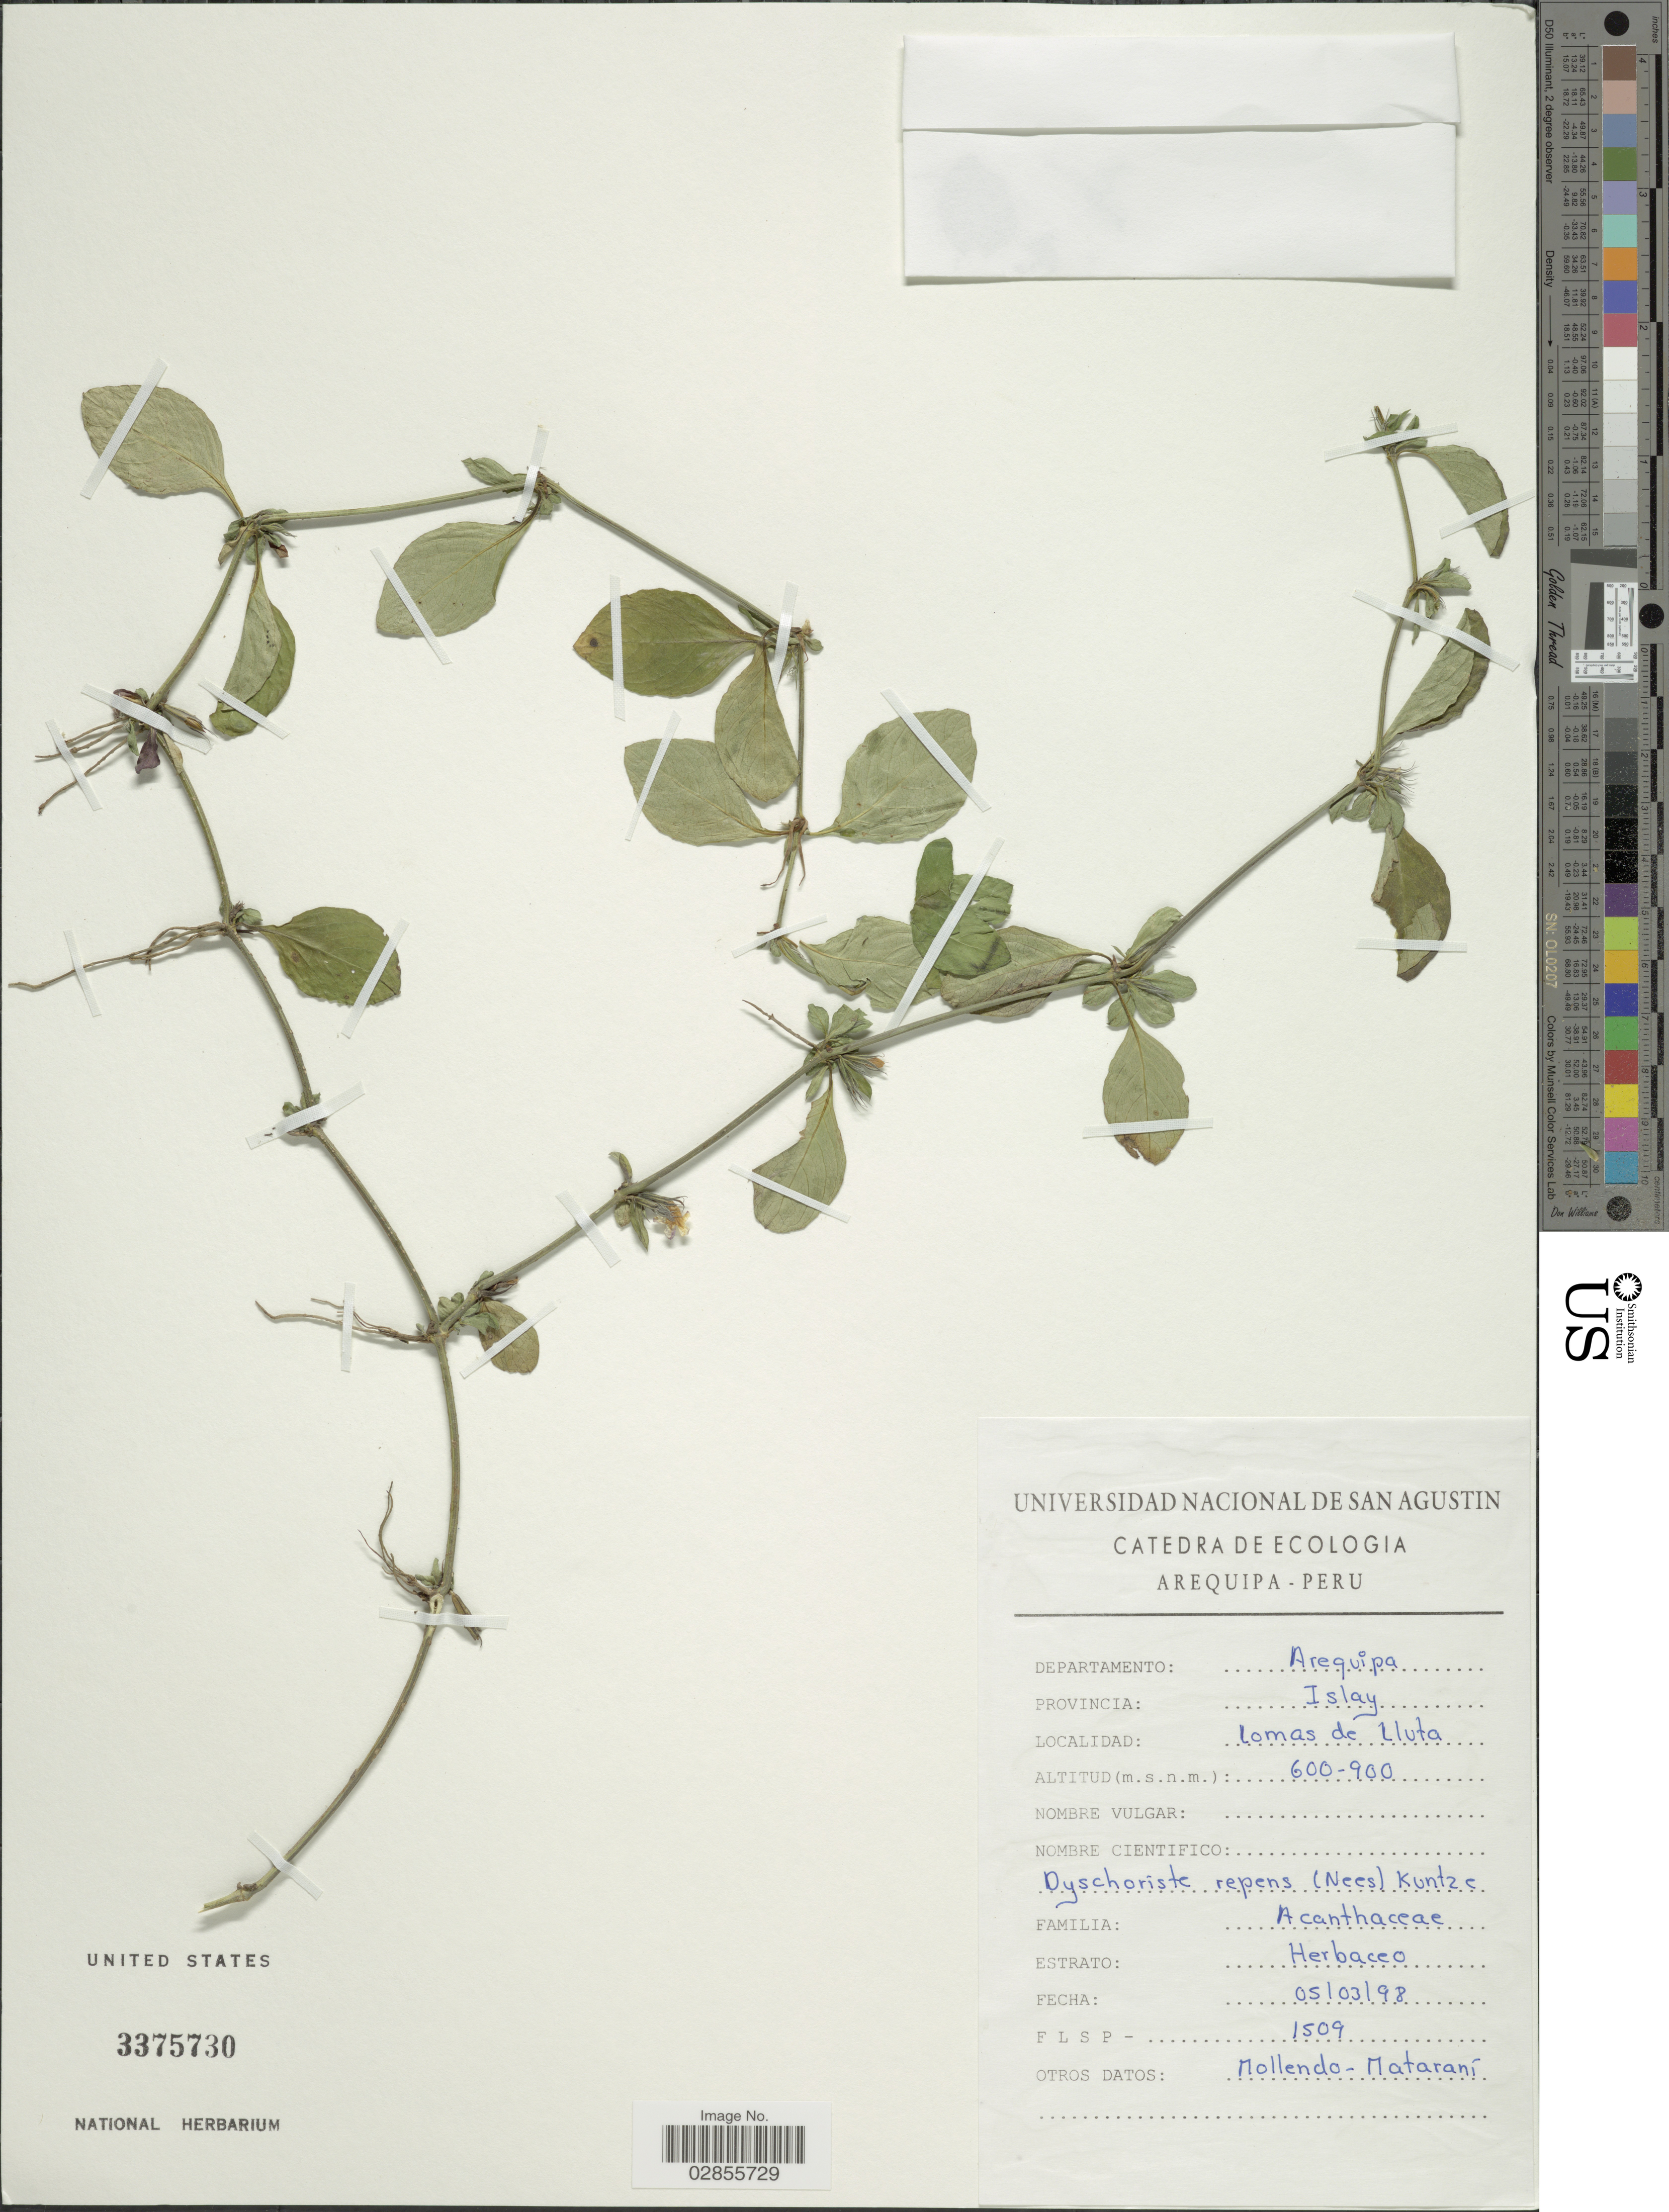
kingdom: Plantae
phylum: Tracheophyta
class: Magnoliopsida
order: Lamiales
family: Acanthaceae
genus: Dyschoriste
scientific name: Dyschoriste repens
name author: (Nees) Kuntze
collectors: -. Mollendo & Matarani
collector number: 1509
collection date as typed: Transcribed d/m/y: 5/3/98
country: Peru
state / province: Arequipa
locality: Departamento: Arequipa. Provincia: Islay. Lomas de Lluta.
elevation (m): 600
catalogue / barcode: US 3375730